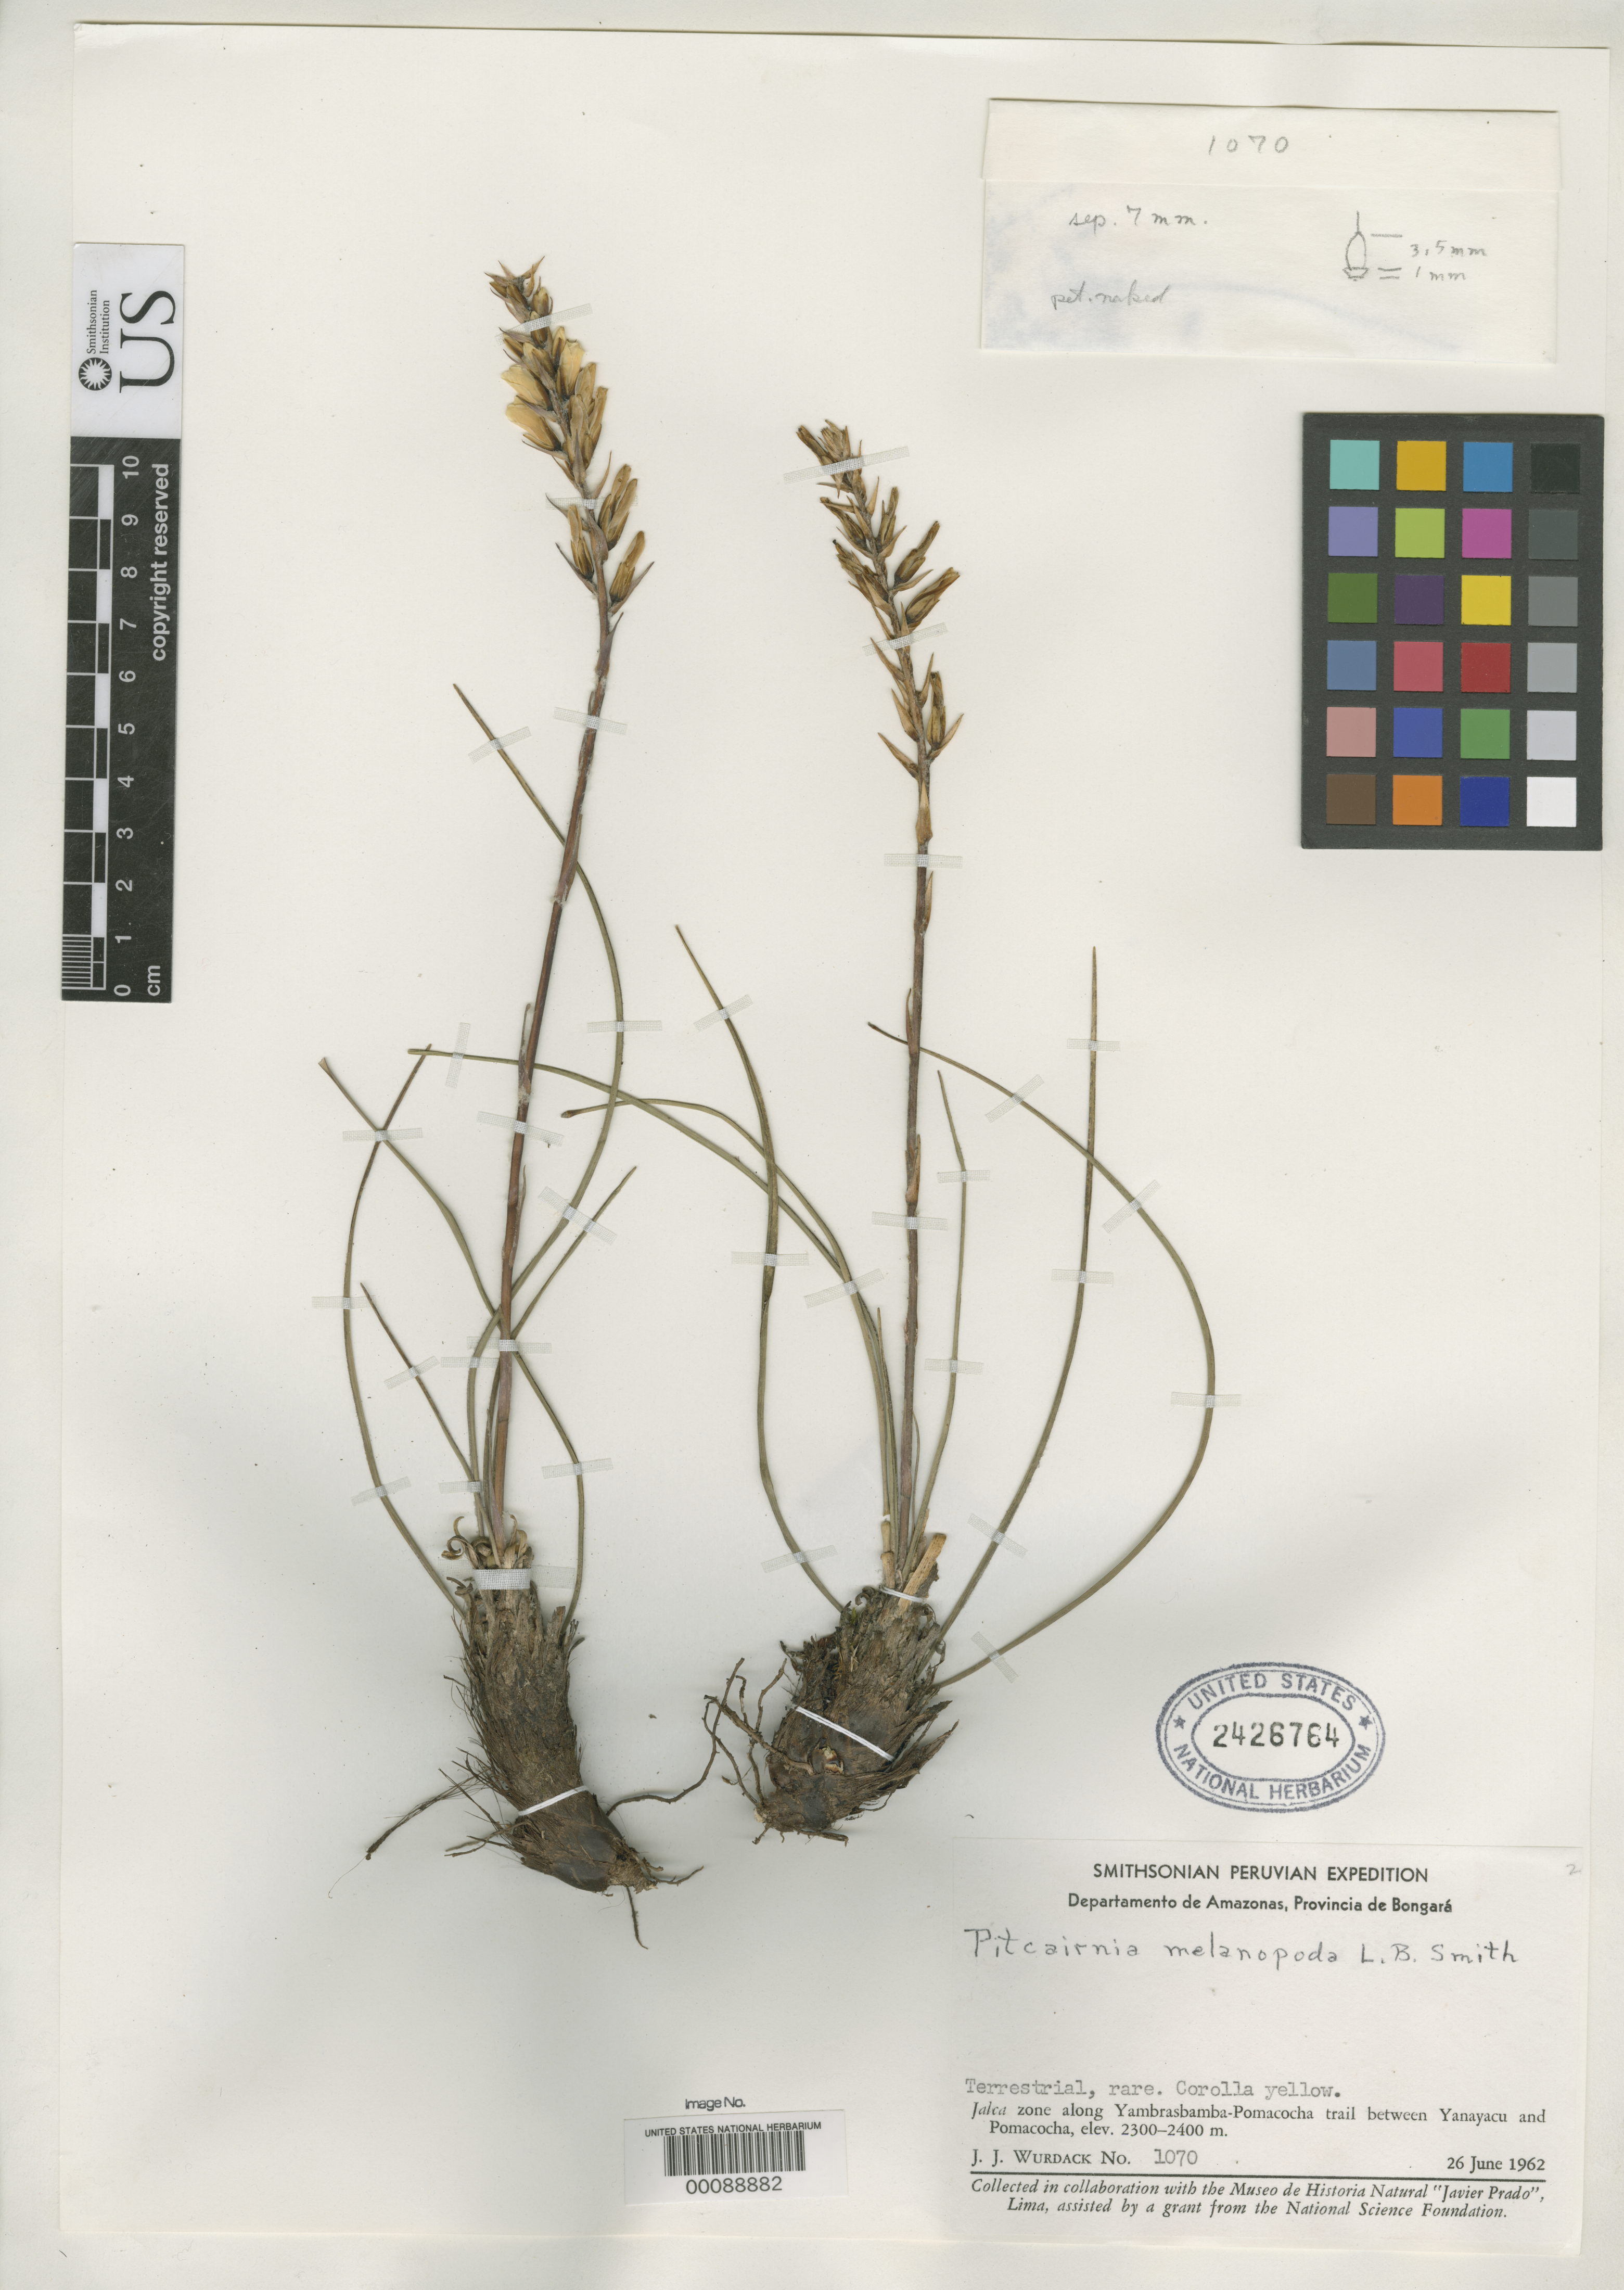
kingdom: Plantae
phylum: Tracheophyta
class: Liliopsida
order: Poales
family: Bromeliaceae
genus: Pitcairnia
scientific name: Pitcairnia melanopoda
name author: L.B. Sm.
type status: Holotype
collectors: J. J. Wurdack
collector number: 1070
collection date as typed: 26 Jun 1962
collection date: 1962-06-26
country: Peru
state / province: Amazonas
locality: Yambrasbamba-Pomacocha Trail between Yamayacu and Pomacocha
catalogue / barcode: US 2426764